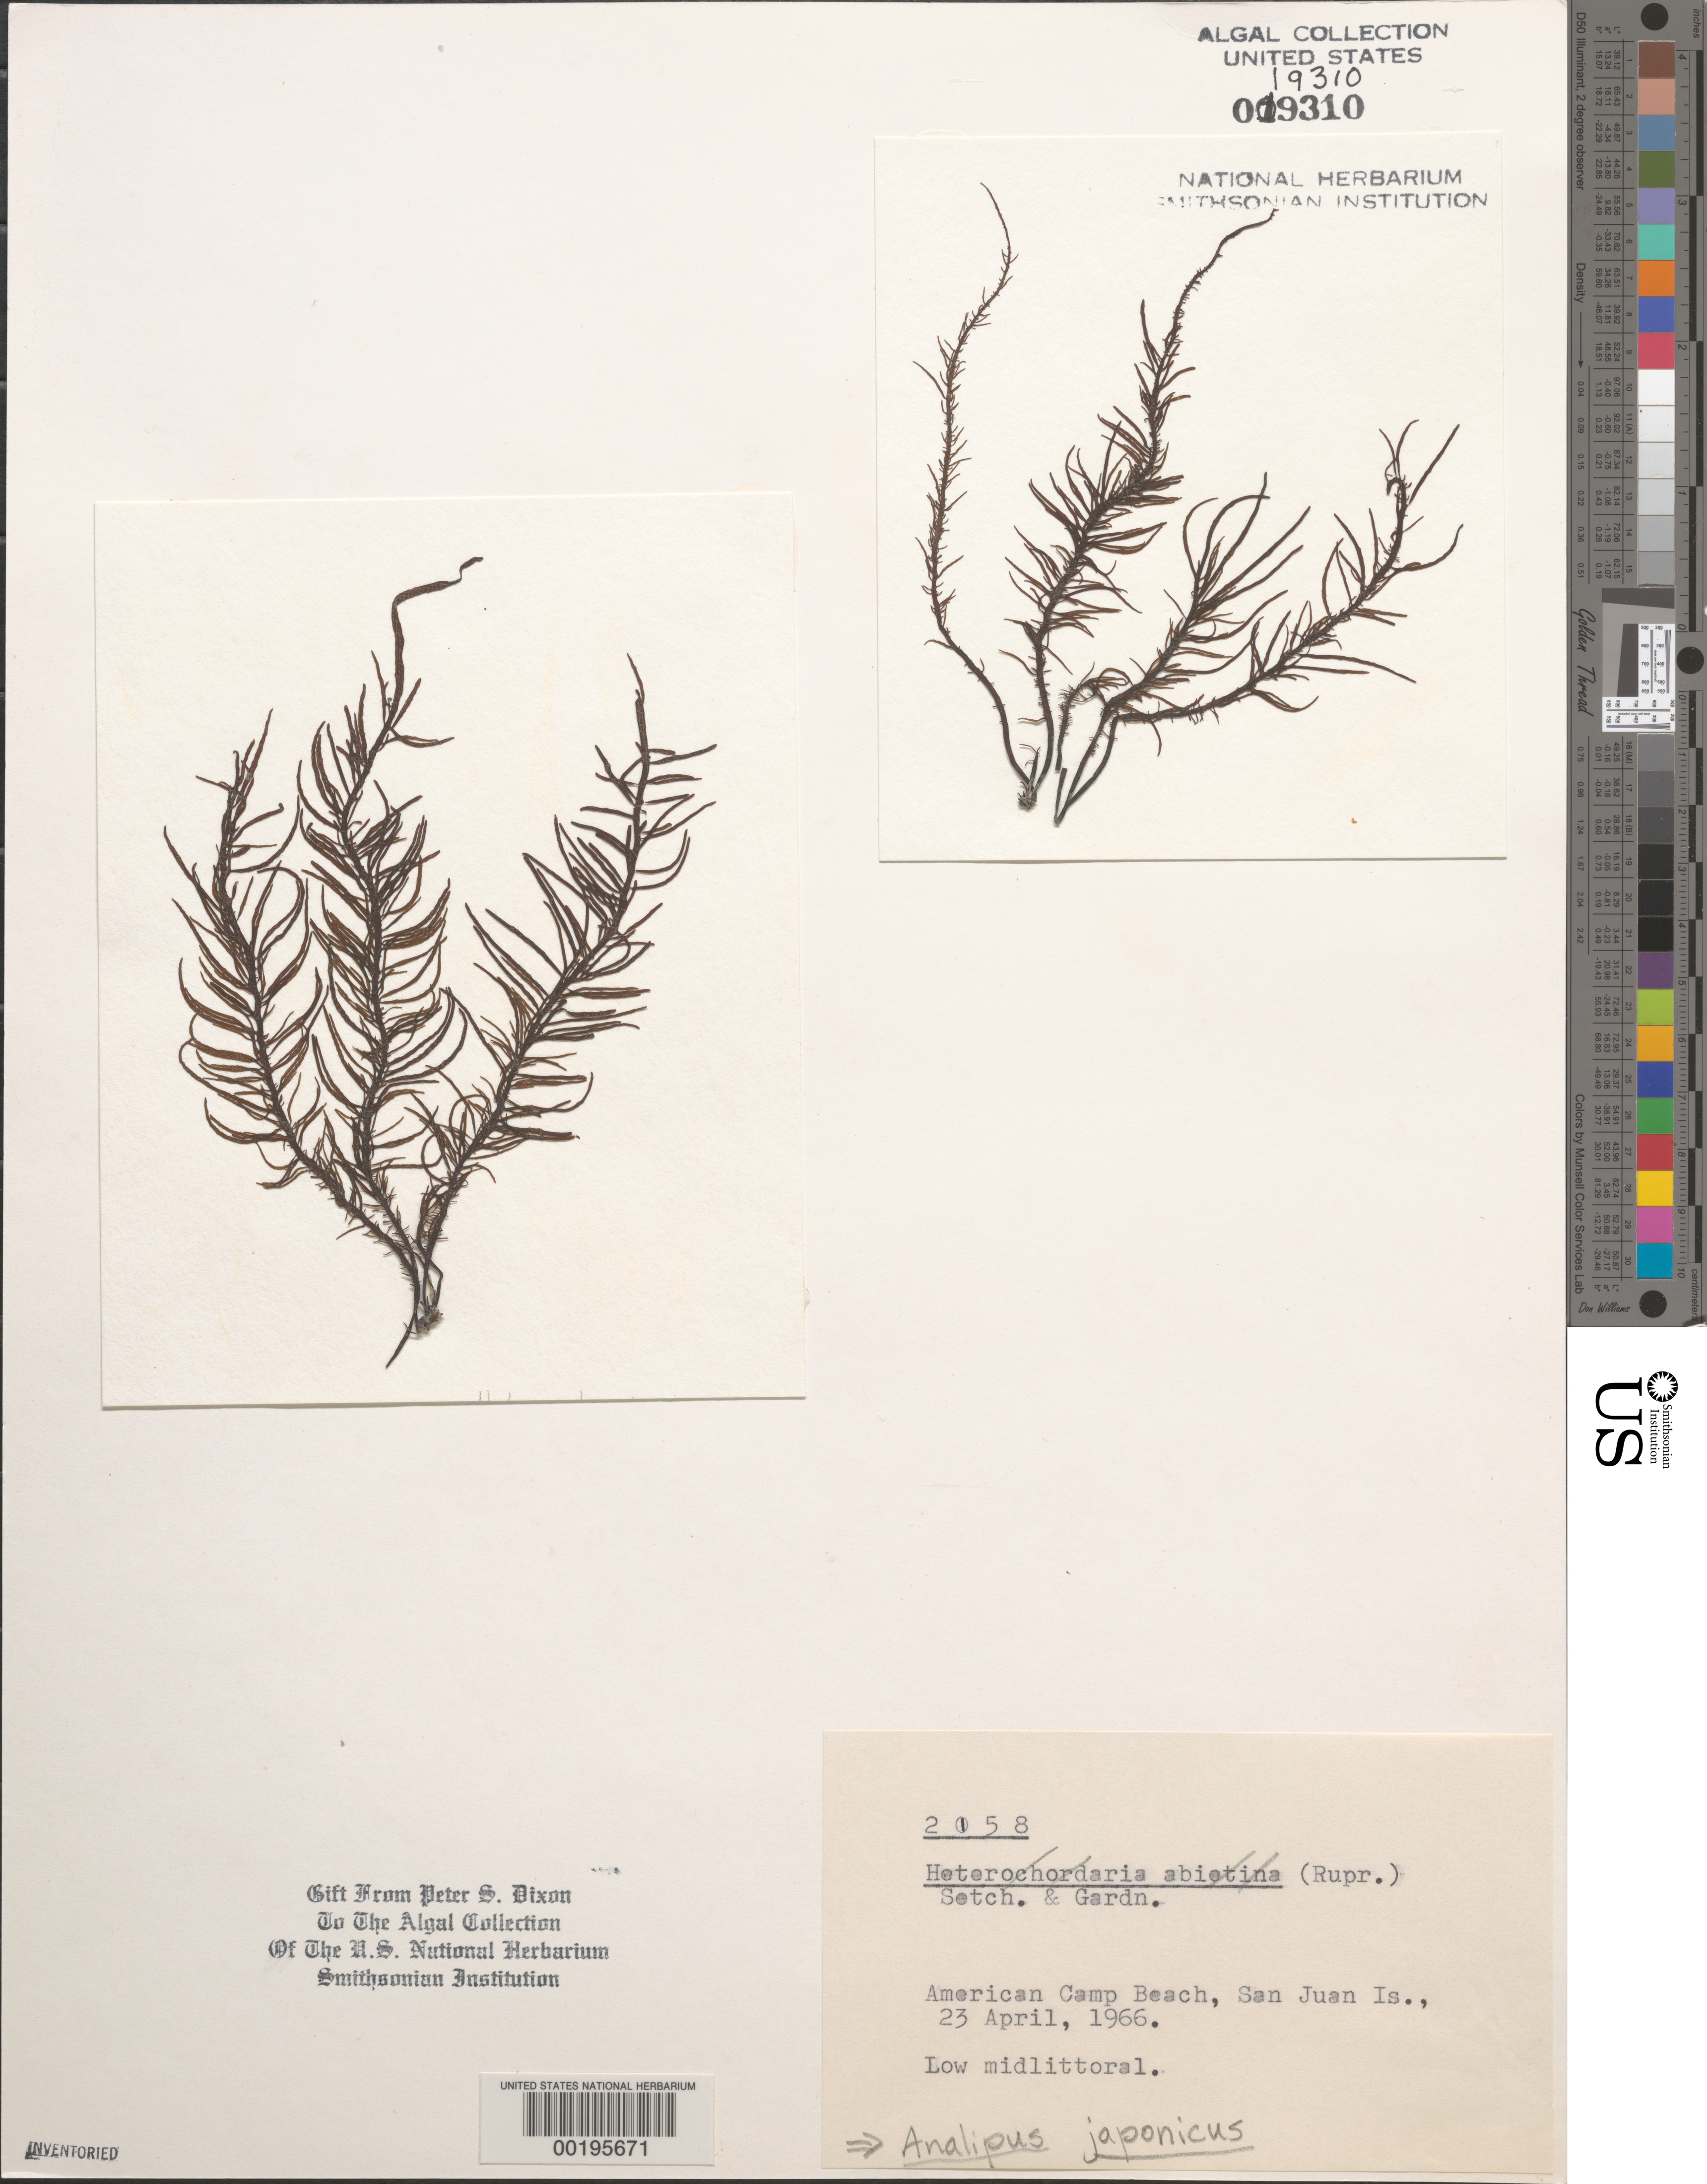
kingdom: Chromista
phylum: Ochrophyta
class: Phaeophyceae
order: Ectocarpales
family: Chordariaceae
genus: Analipus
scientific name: Analipus japonicus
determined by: Dixon, P. S.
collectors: P. S. Dixon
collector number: PSD 2158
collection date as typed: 23 Apr 1966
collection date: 1966-04-23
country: United States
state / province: Washington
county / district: San Juan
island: San Juan Island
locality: American Camp Beach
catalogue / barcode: US 19310